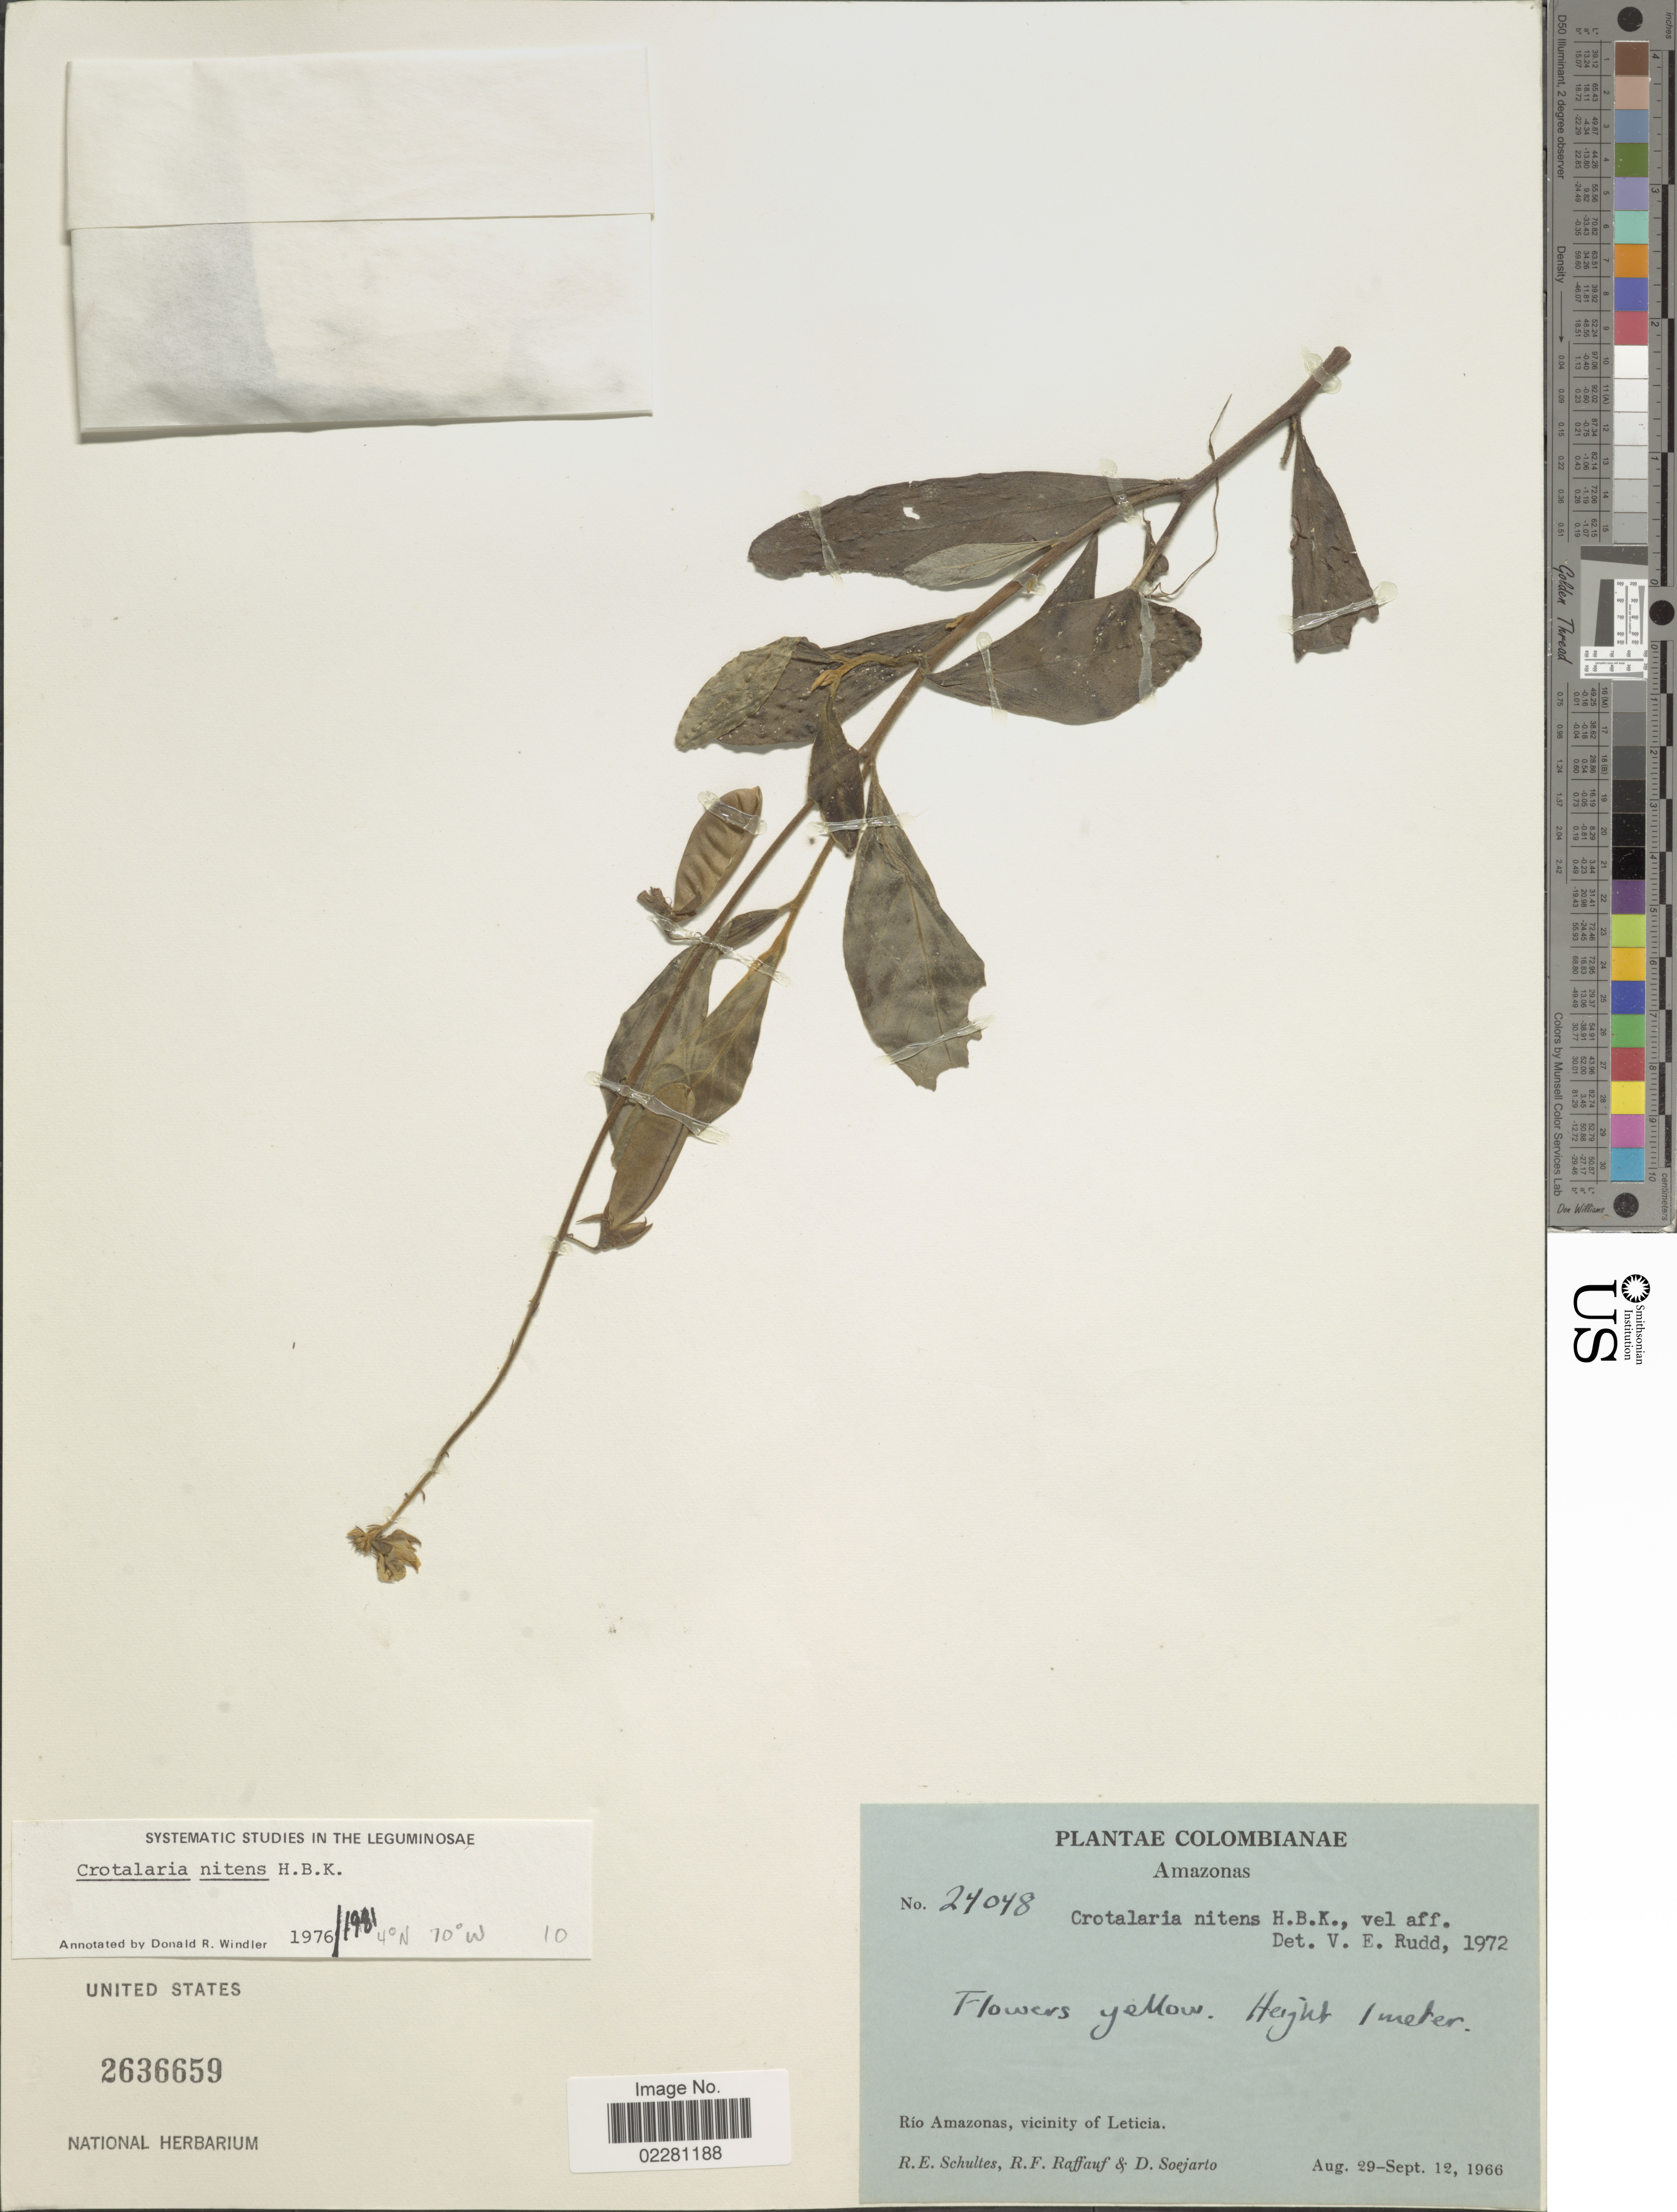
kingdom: Plantae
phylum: Tracheophyta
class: Magnoliopsida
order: Fabales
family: Fabaceae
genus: Crotalaria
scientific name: Crotalaria nitens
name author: Kunth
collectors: R. E. Schultes, R. Raffauf & D. Soejarto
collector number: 24048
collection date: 1966-08-29/1966-09-12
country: Colombia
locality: Rio Amazonas, Vicinity of Leticia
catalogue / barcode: US 2636659